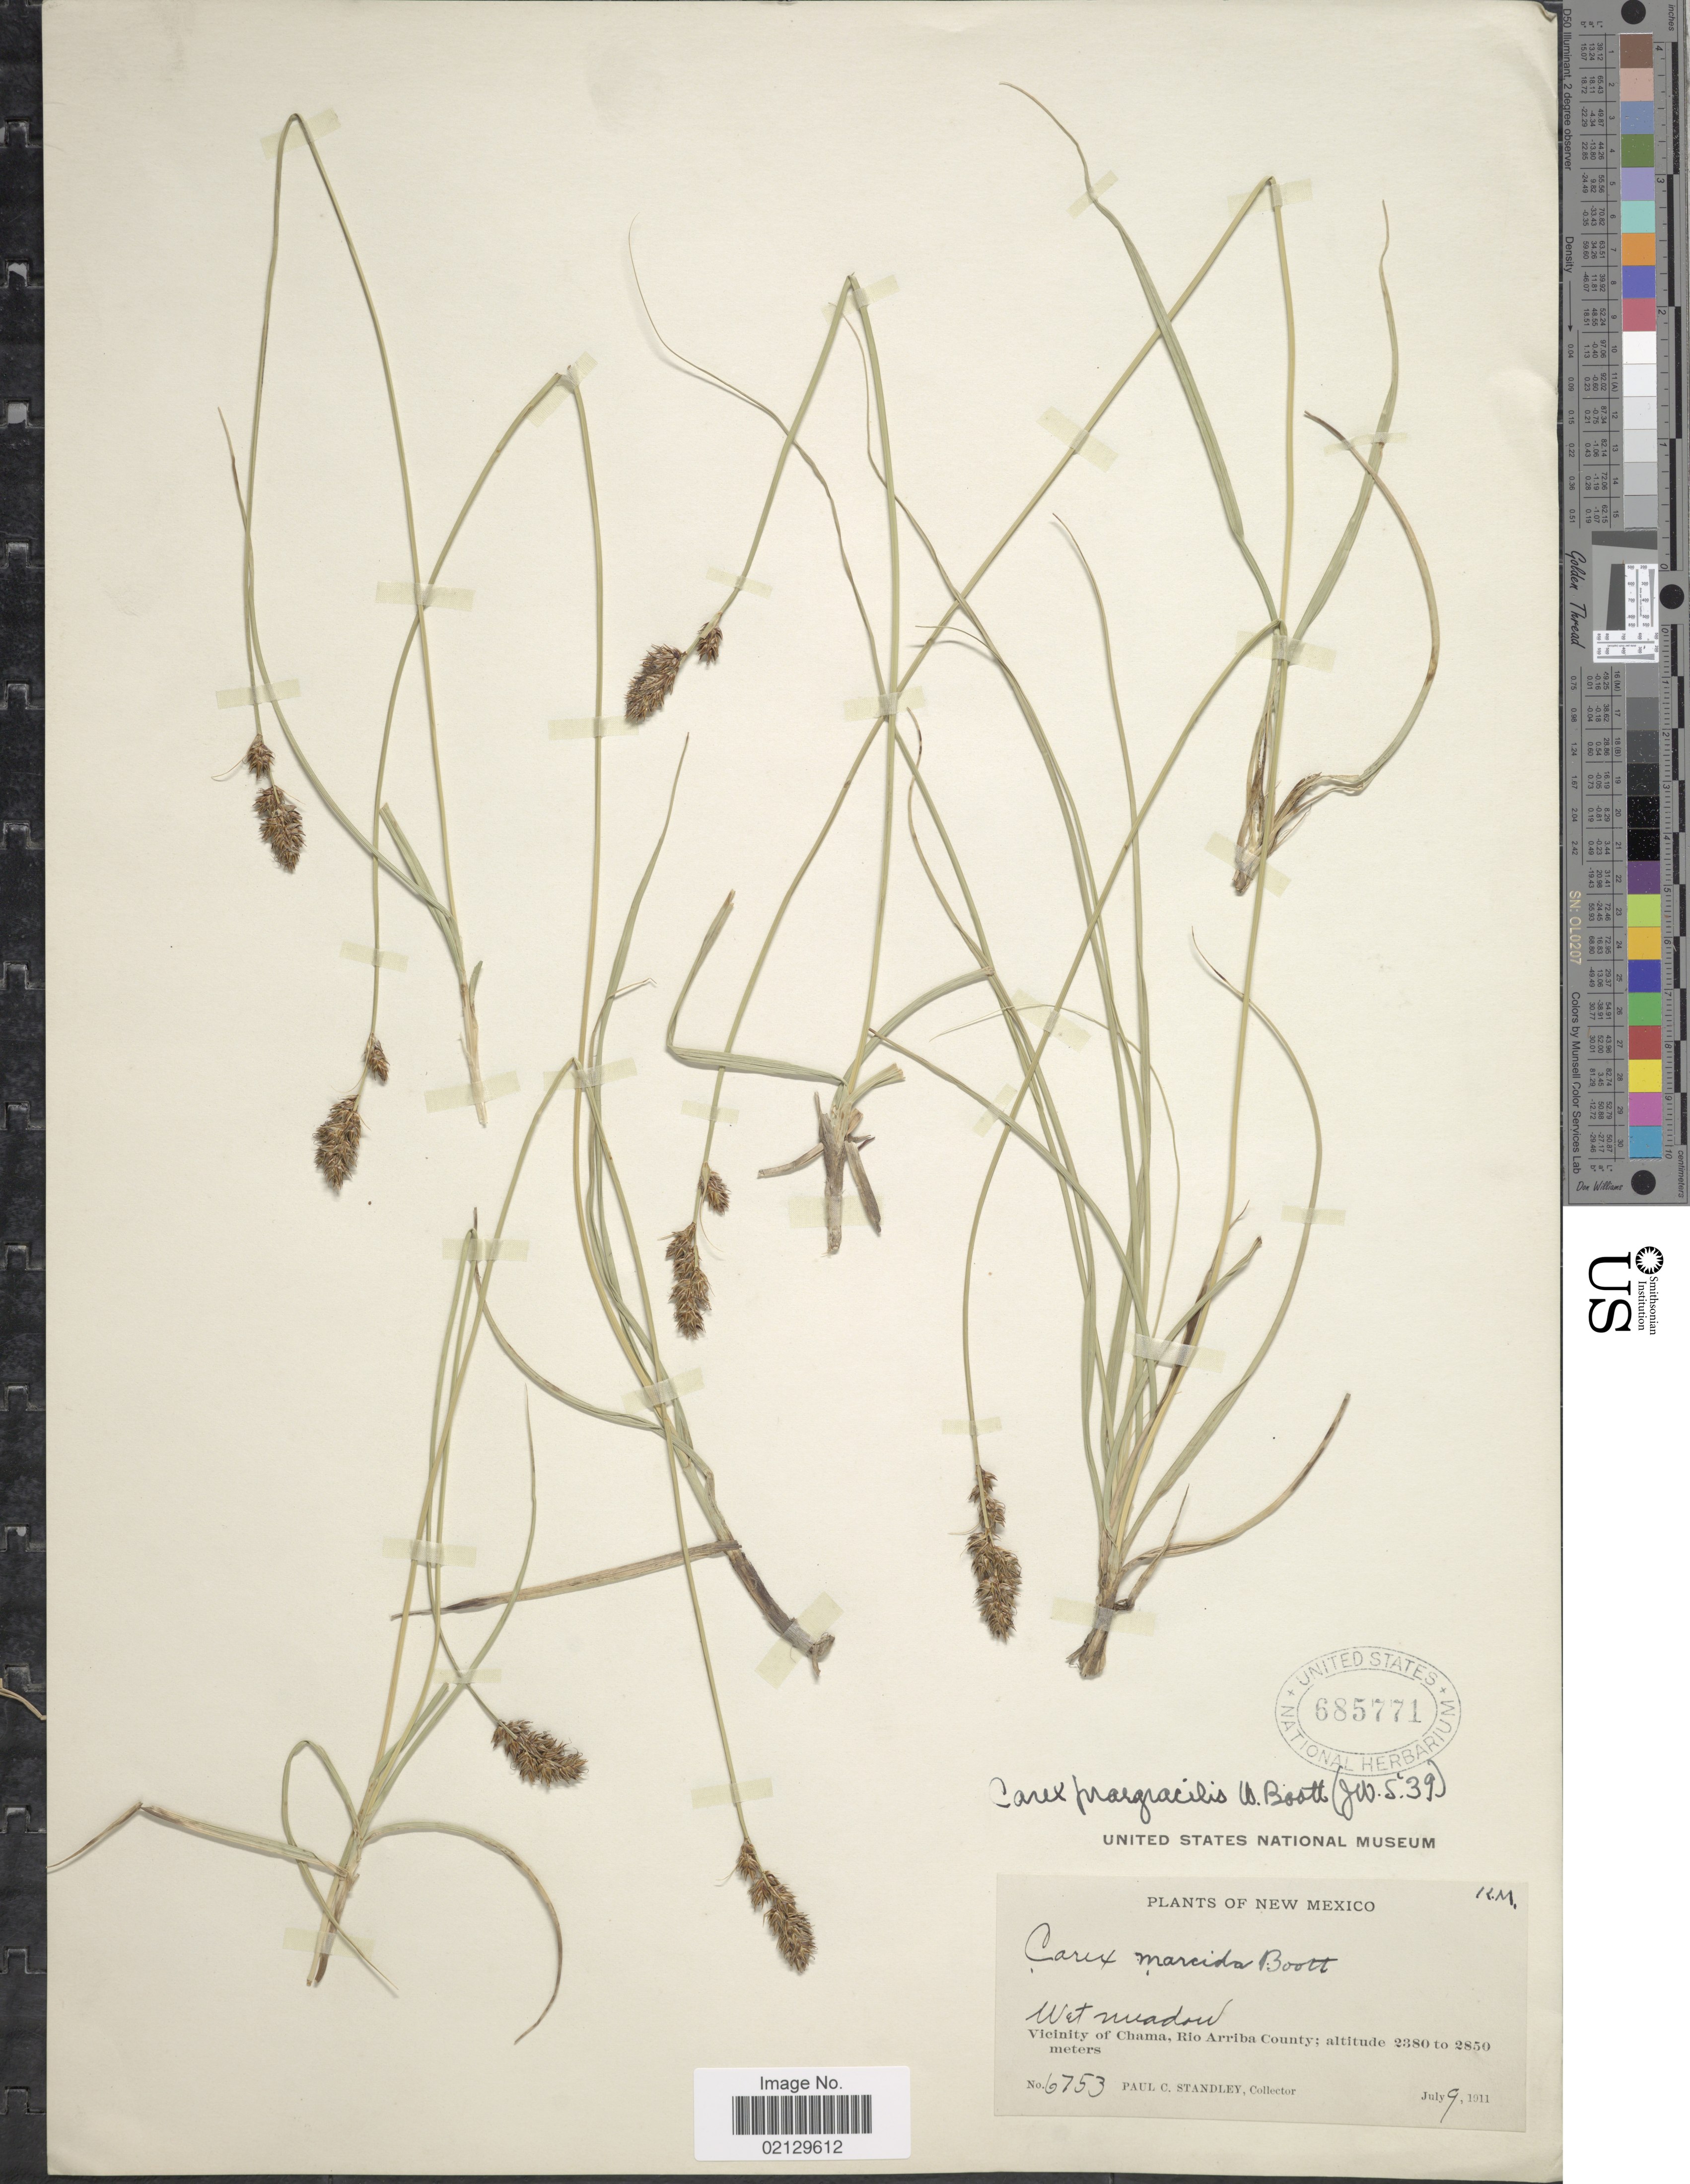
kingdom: Plantae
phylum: Tracheophyta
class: Liliopsida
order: Poales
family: Cyperaceae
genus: Carex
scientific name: Carex praegracilis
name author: W. Boott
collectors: P. C. Standley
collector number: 6753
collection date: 1911-07-09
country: United States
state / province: New Mexico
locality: New Mexico, Wet meadows, Vicinity of Chama, Rio Arriba County.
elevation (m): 2380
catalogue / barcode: US 685771